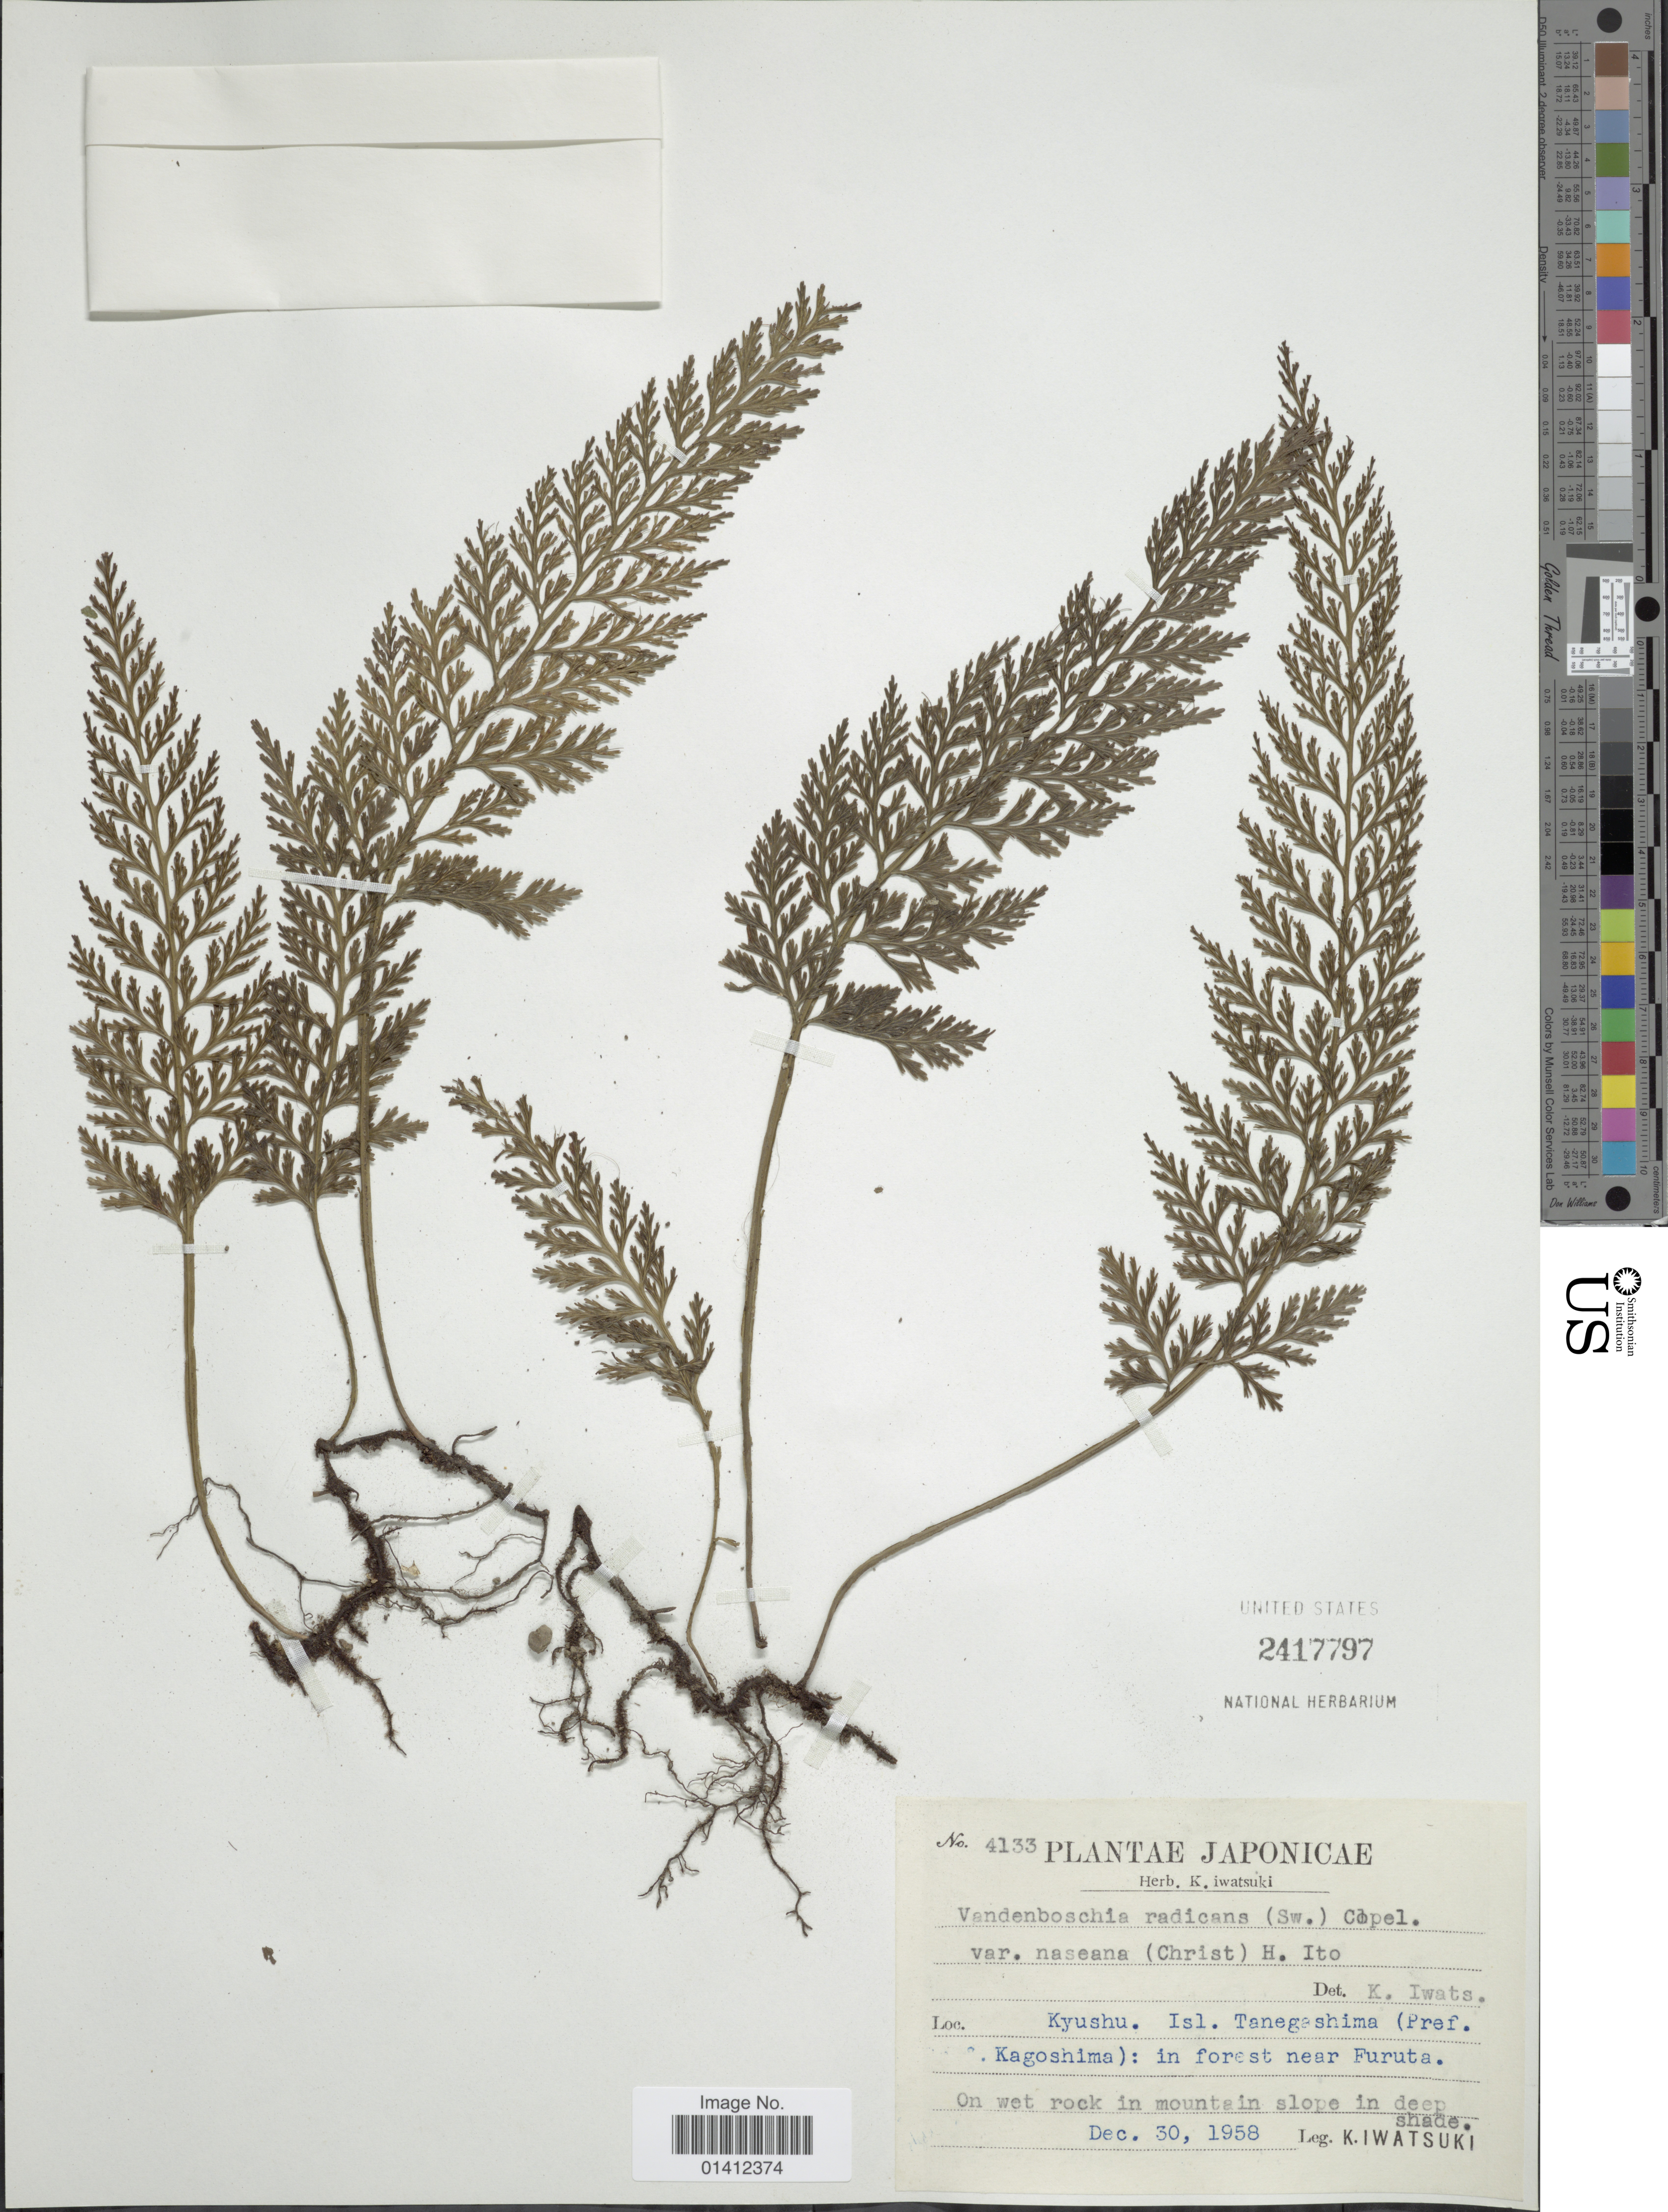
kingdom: Plantae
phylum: Tracheophyta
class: Polypodiopsida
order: Hymenophyllales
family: Hymenophyllaceae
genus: Vandenboschia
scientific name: Vandenboschia radicans var. orientalis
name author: (C. Chr.) H. Itô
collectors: K. Iwatsuki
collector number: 4133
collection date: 1958-12-30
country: Japan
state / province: Kagosima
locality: Kyushu Isl Tanegishimma (Pref Kagoshima): in forest near Furuta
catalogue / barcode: US 2417797